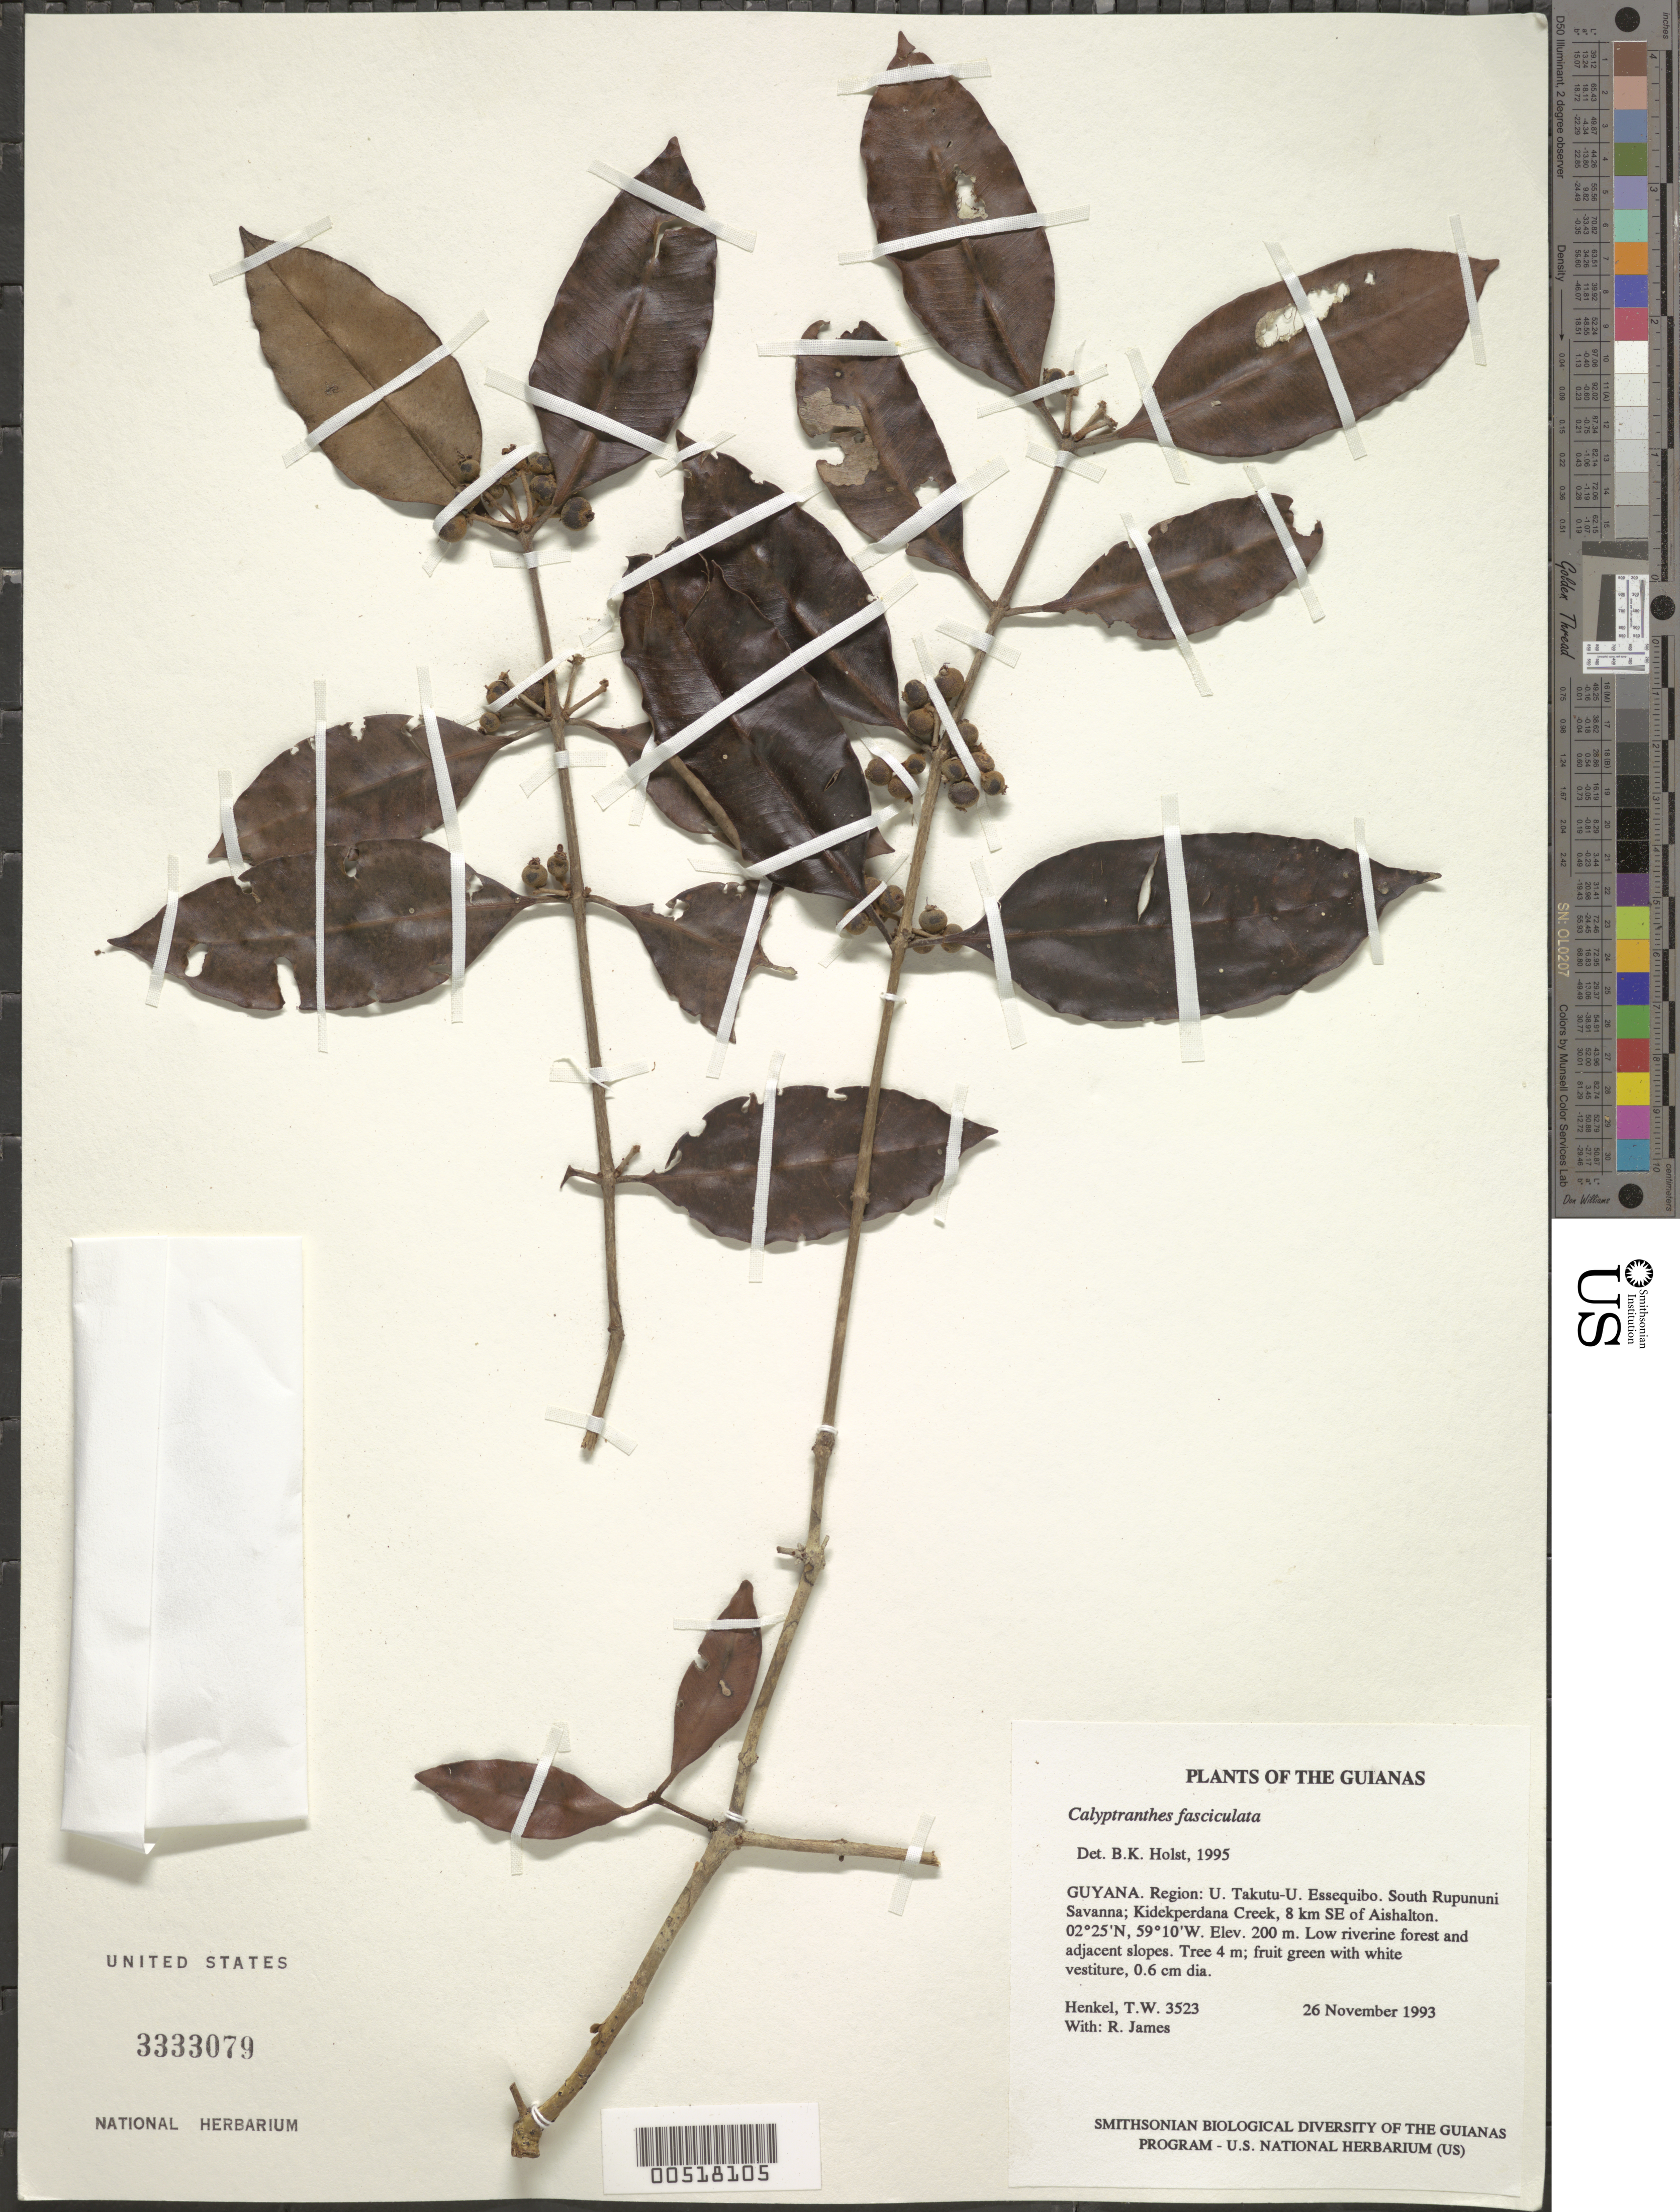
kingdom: Plantae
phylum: Tracheophyta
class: Magnoliopsida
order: Myrtales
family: Myrtaceae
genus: Myrcia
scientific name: Myrcia fasciculata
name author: (O. Berg) K. Campbell & K. Samra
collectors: T. Henkel & R. James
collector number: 3523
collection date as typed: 26 November 1993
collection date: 1993-11-26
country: Guyana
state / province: U. Takutu-U. Essequibo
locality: South Rupununi Savanna; Kidekperdana Creek, 8 km SE of Aishalton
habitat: Low riverine forest and adjacent slopes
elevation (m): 200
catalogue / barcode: US 3333079